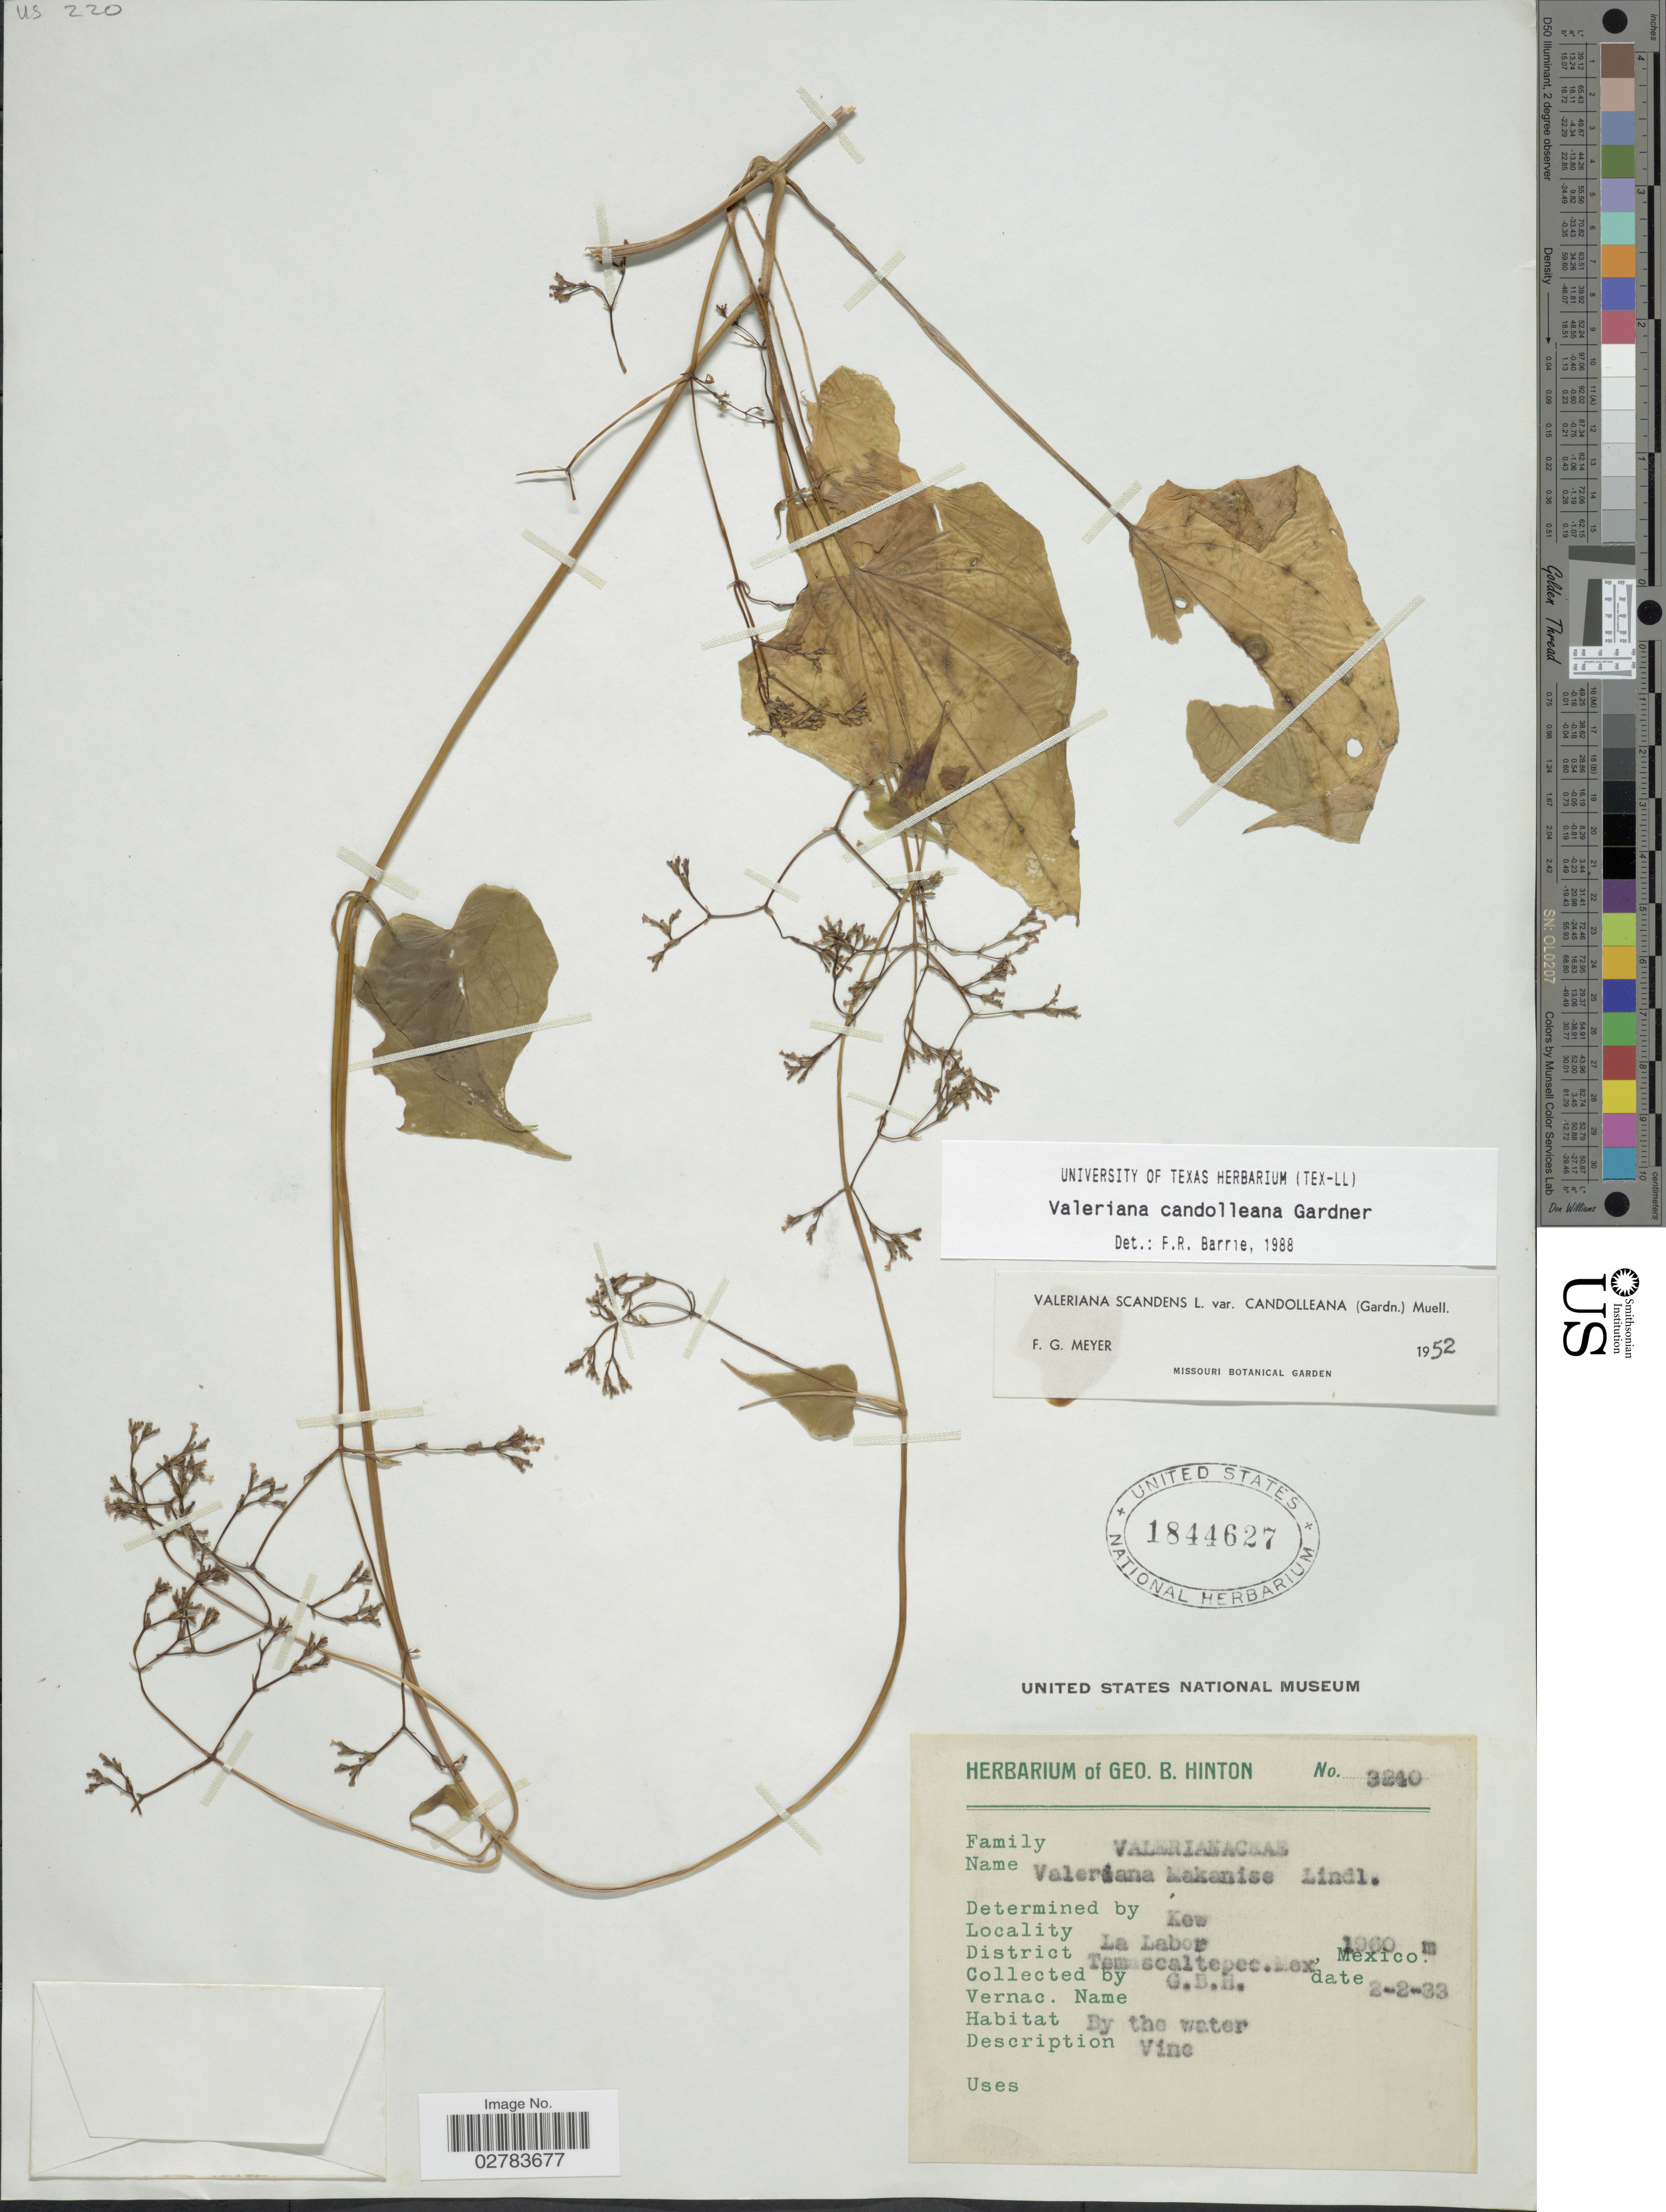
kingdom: Plantae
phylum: Tracheophyta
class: Magnoliopsida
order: Dipsacales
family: Caprifoliaceae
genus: Valeriana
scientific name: Valeriana candolleana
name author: Gardner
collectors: G. B. Hinton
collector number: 3240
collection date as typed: Transcribed d/m/y: 2/2/33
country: Mexico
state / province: México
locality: La Labor. District Temascaltepec.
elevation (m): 1960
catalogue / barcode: US 1844627